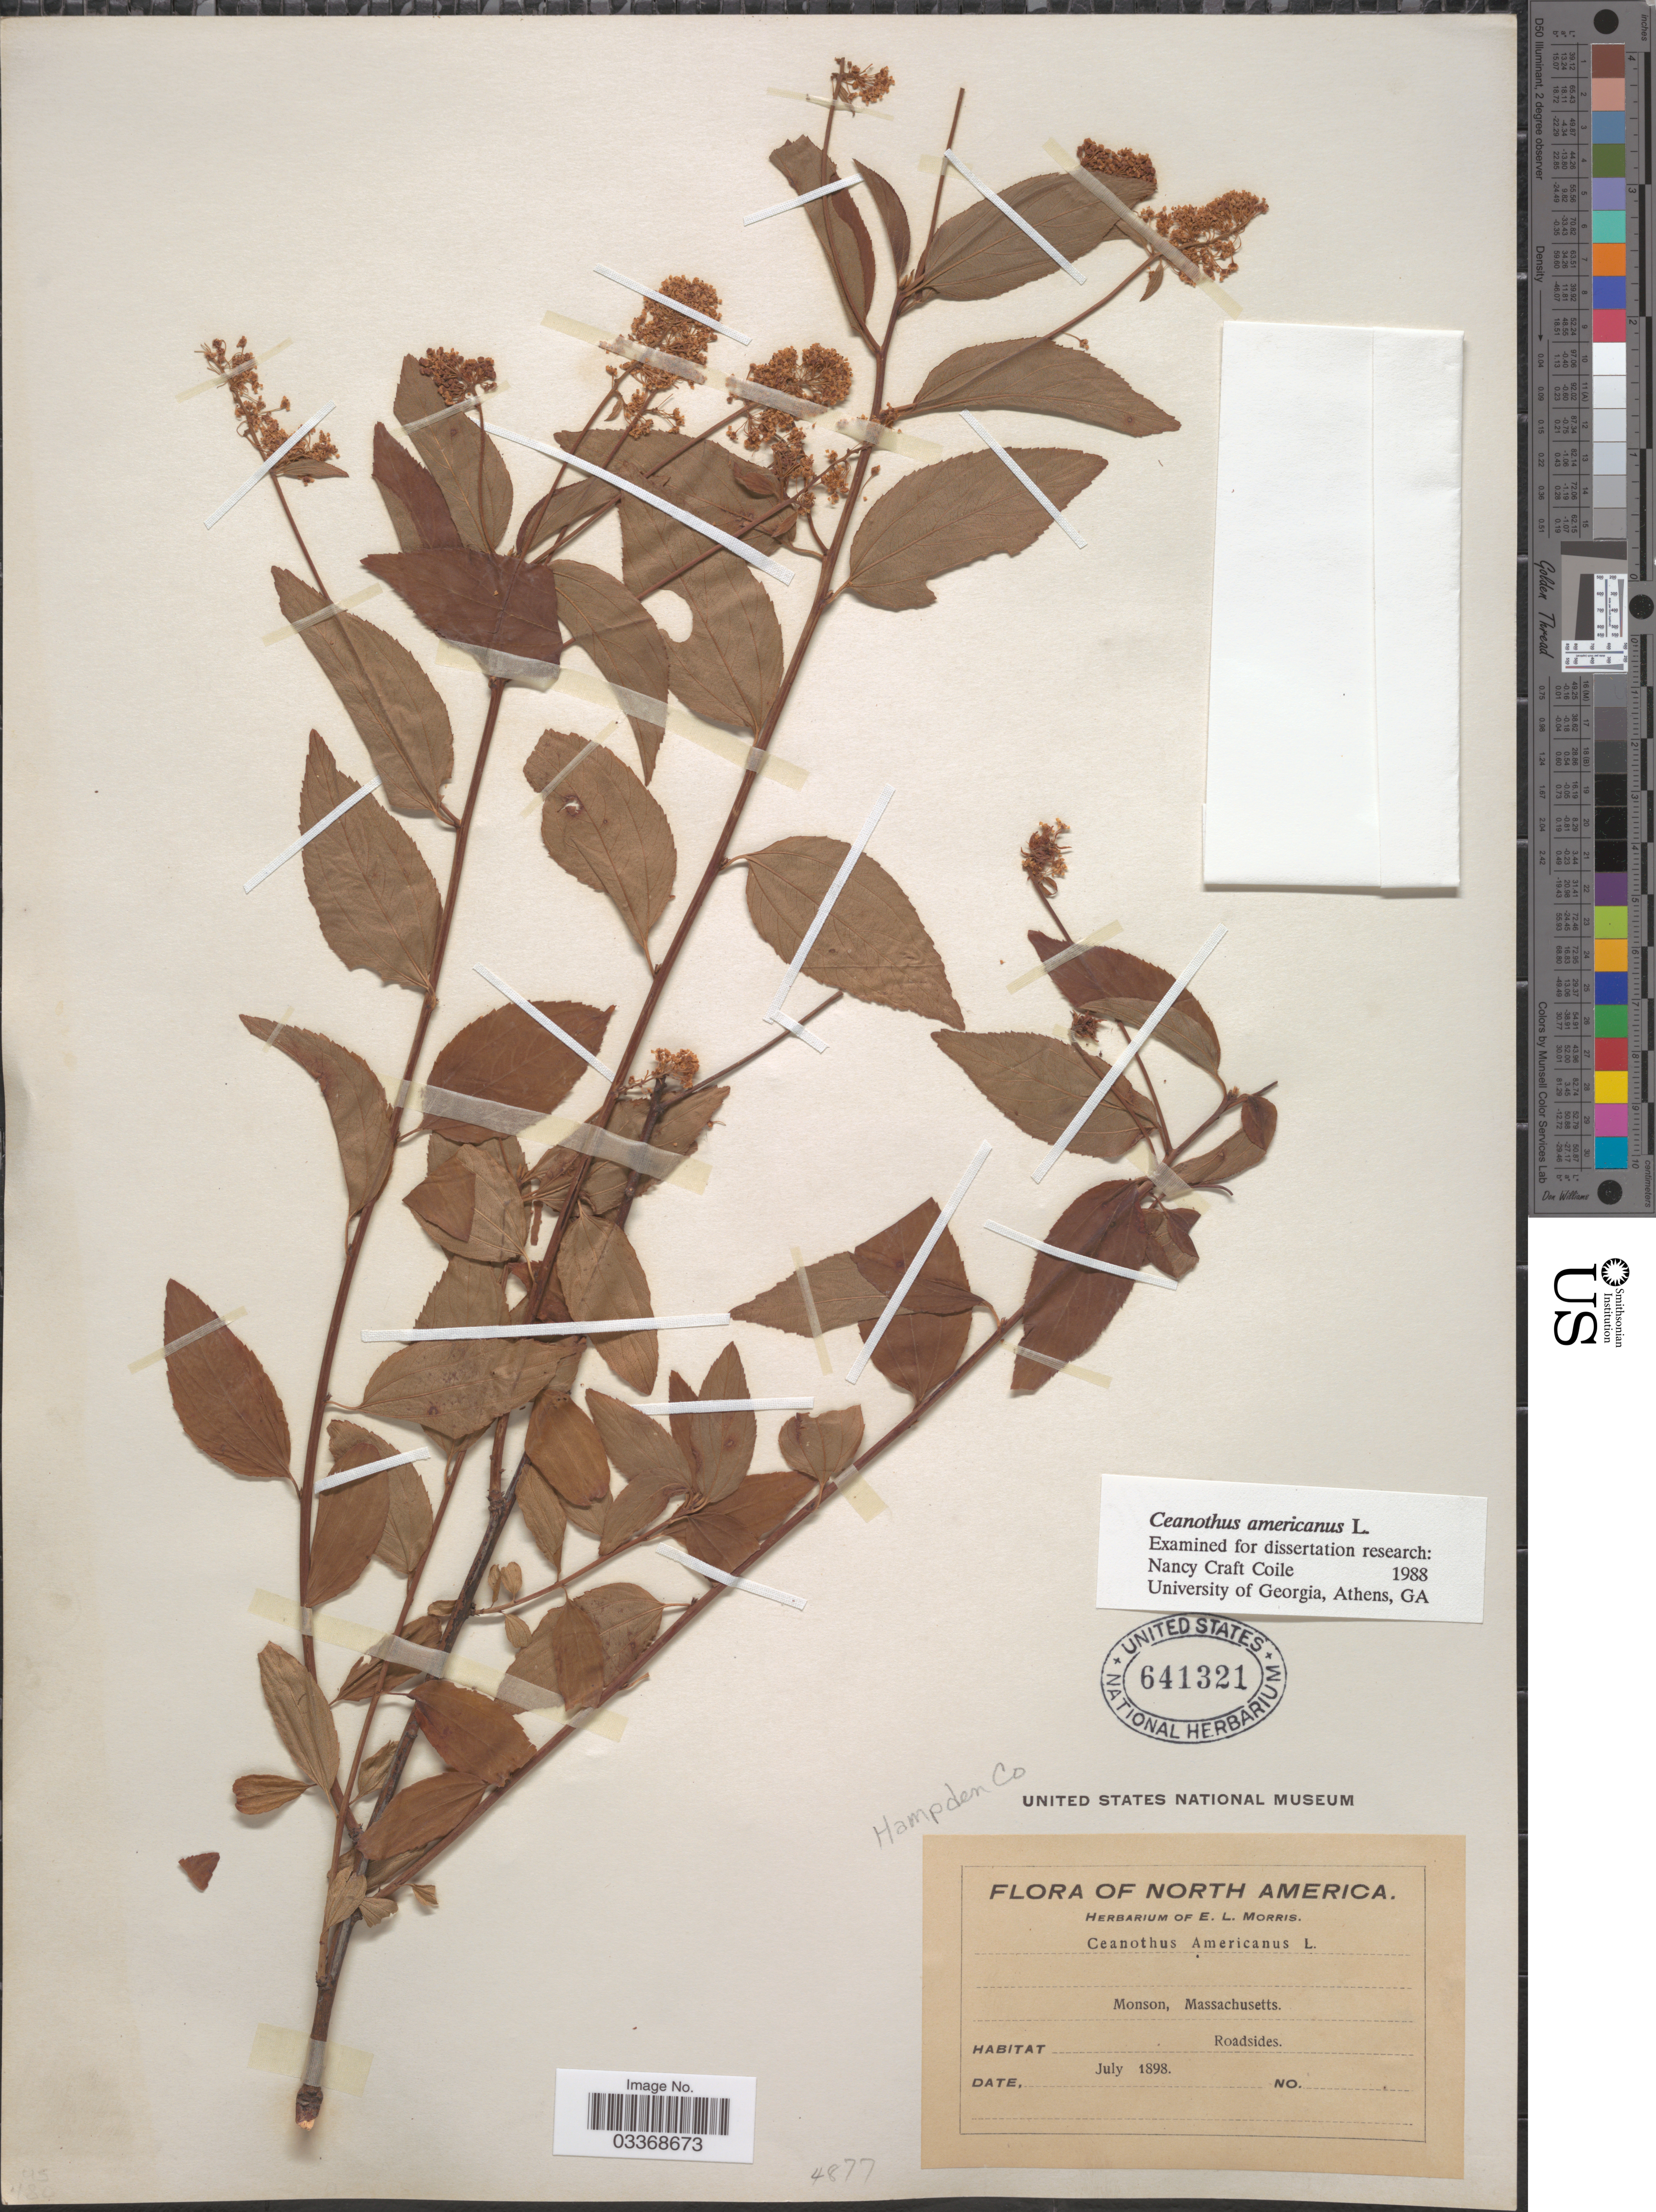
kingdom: Plantae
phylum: Tracheophyta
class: Magnoliopsida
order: Rosales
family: Rhamnaceae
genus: Ceanothus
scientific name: Ceanothus americanus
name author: L.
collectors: ex herb. E.L. Morris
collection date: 1898-07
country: United States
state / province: Massachusetts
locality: Monson, Hampden Co.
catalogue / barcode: US 641321